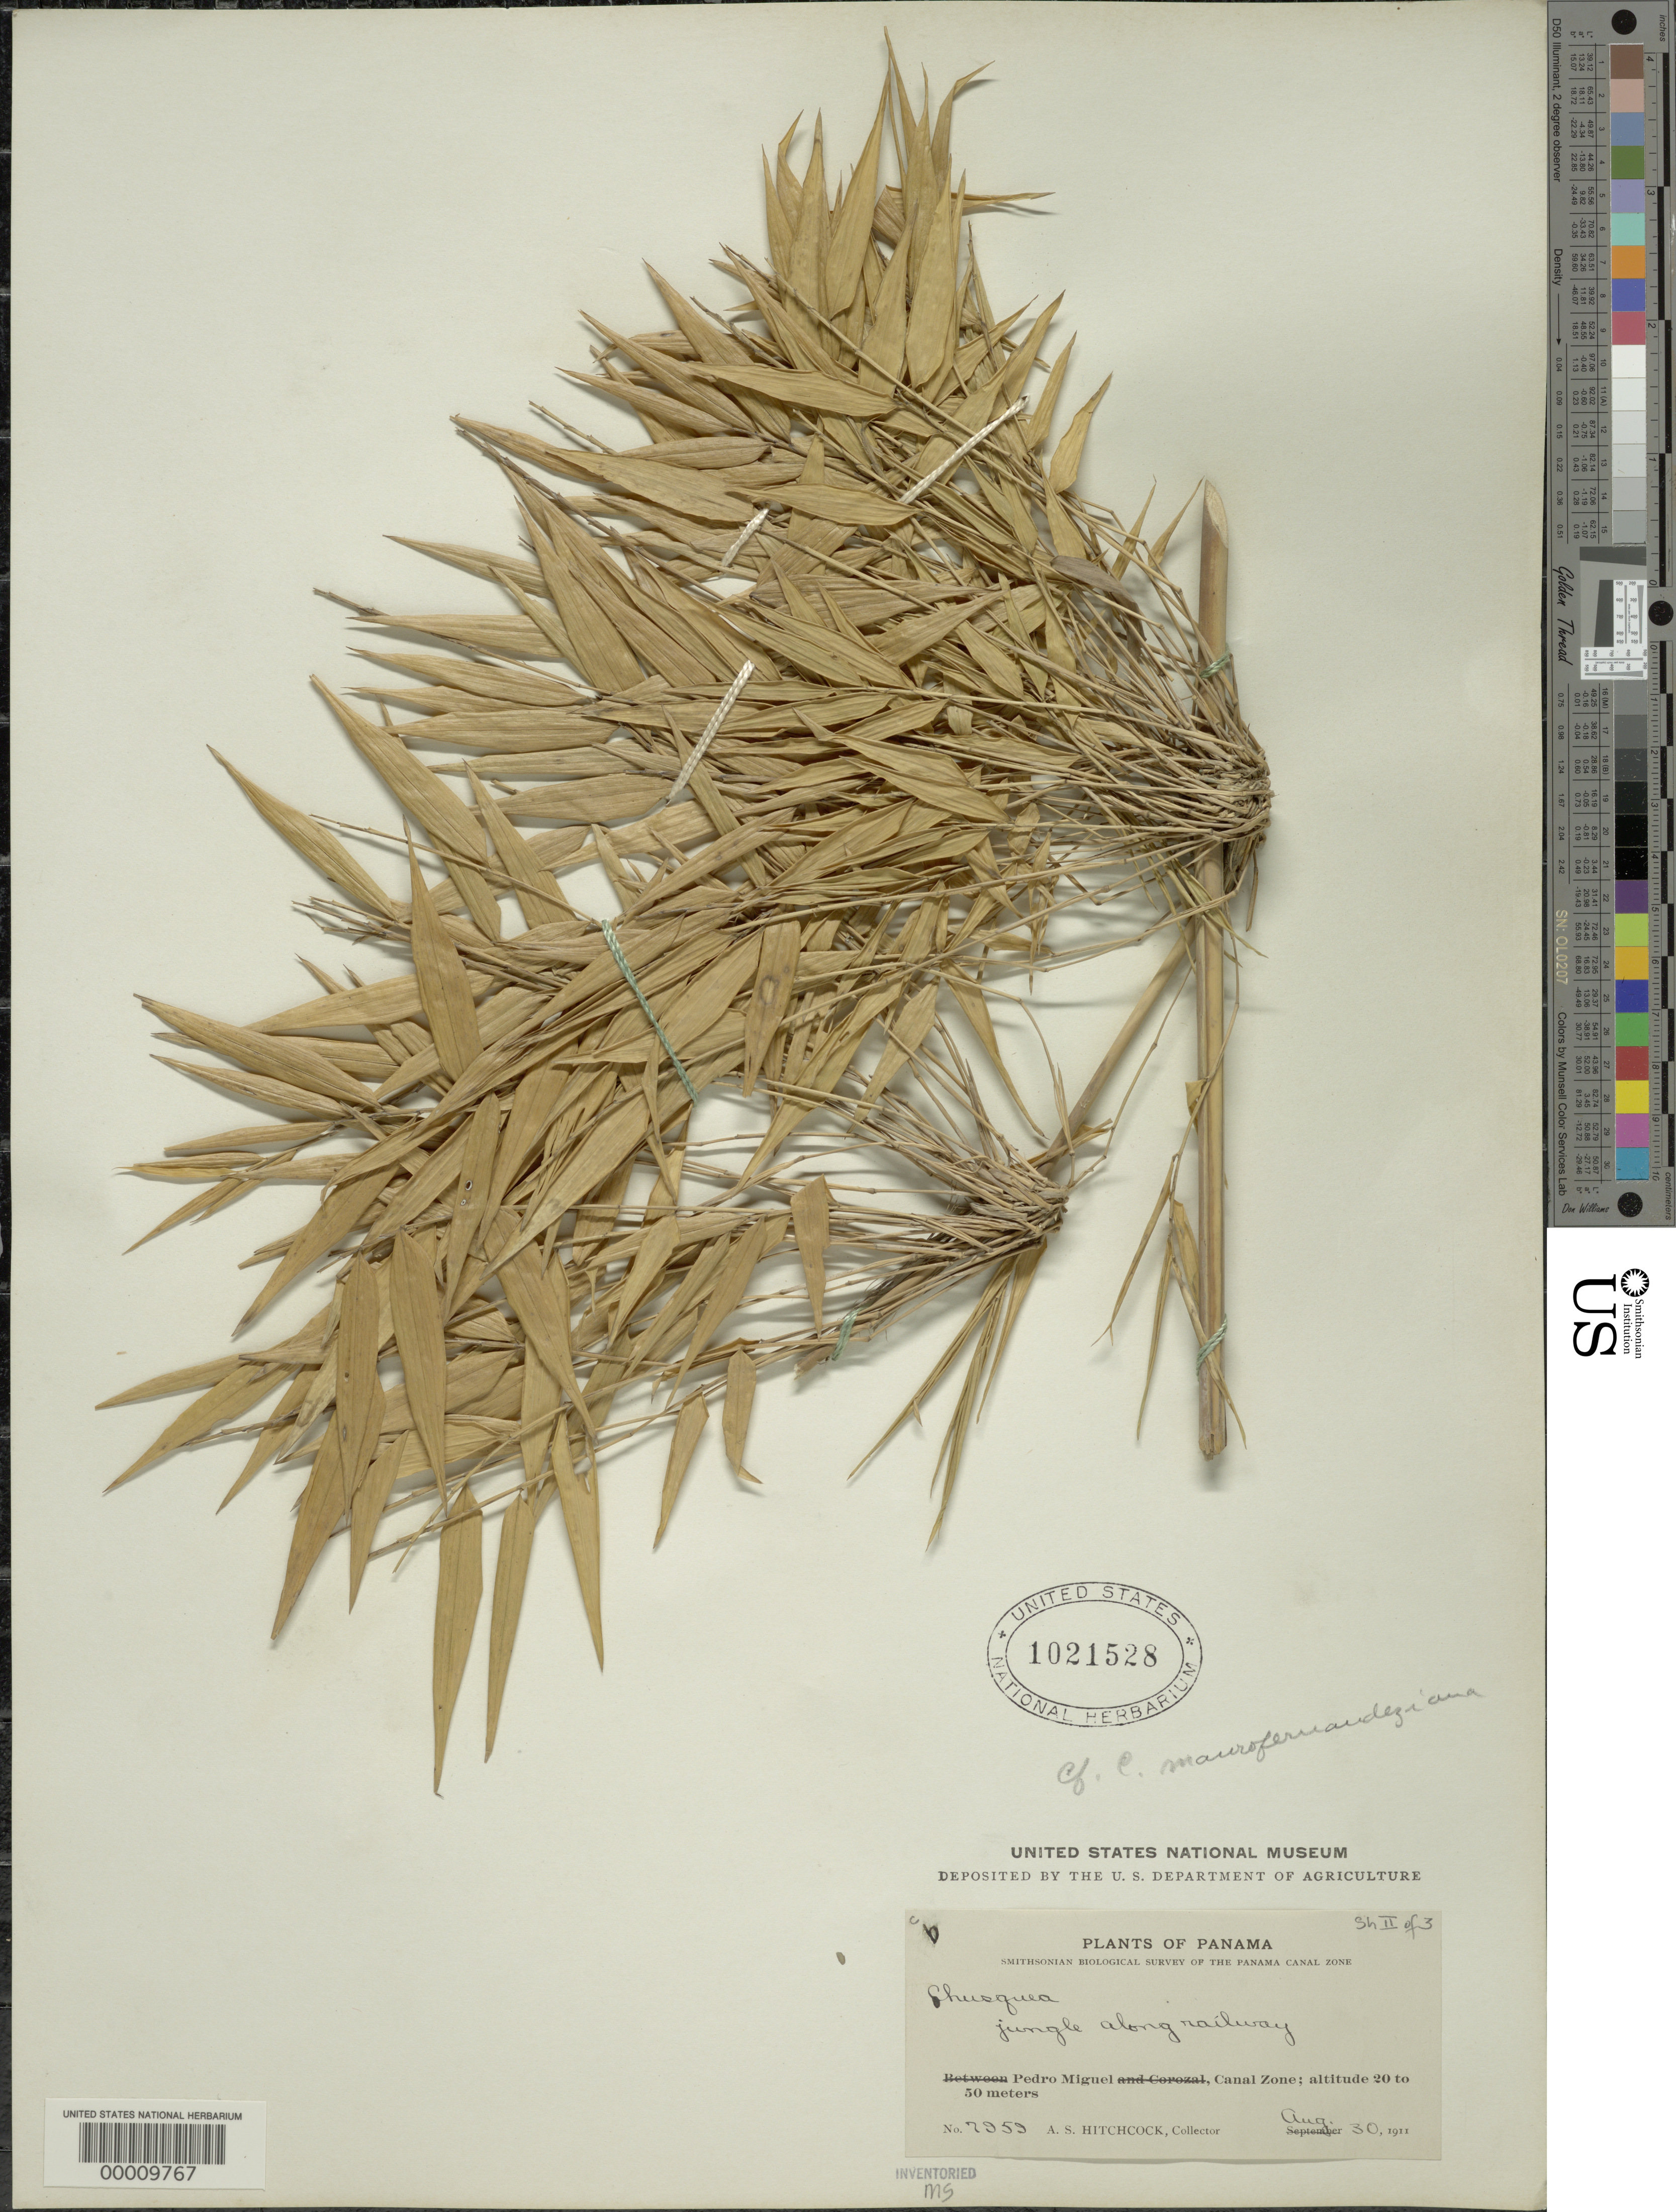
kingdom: Plantae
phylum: Tracheophyta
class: Liliopsida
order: Poales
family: Poaceae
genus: Chusquea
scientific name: Chusquea simpliciflora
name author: Munro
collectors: A. S. Hitchcock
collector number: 7959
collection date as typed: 30 Aug 1911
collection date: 1911-08-30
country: Panama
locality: Pedro Miguel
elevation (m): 20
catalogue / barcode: US 1021528